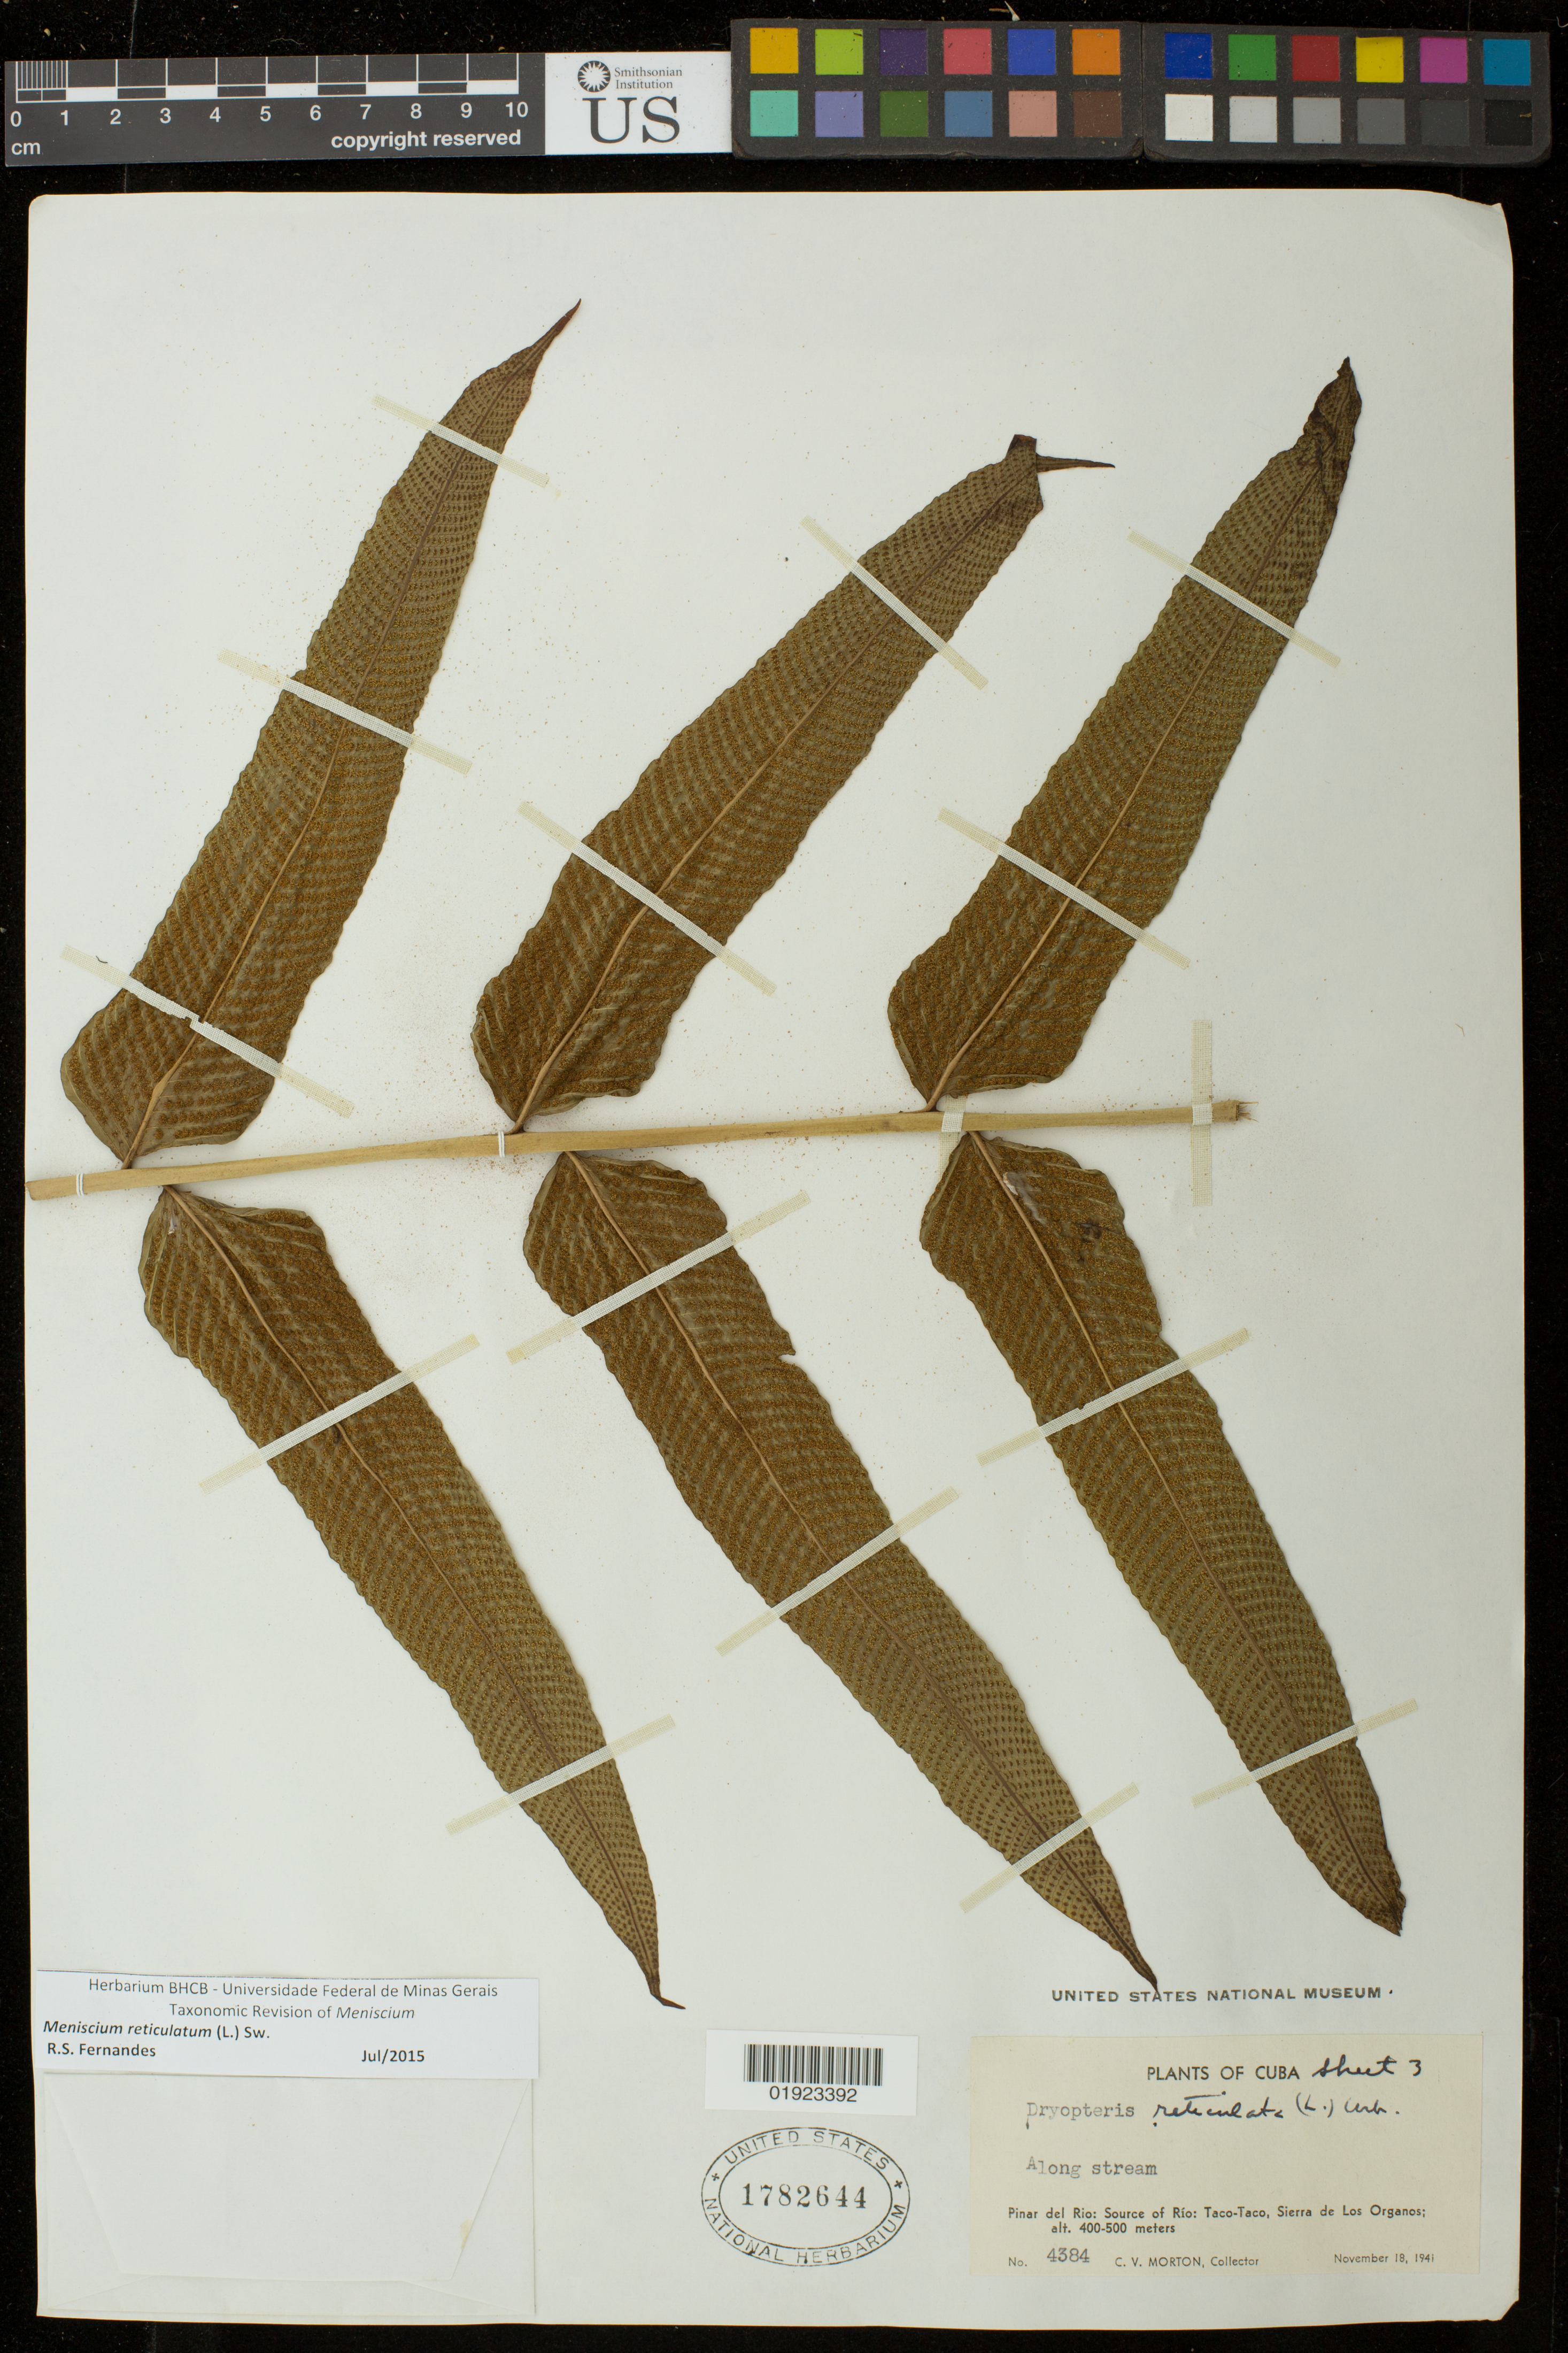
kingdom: Plantae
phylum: Tracheophyta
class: Polypodiopsida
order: Polypodiales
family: Thelypteridaceae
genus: Meniscium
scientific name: Meniscium reticulatum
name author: (L.) Sw.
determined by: Fernandes, R. S.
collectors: C. V. Morton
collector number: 4384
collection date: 1941-11-18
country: Cuba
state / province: Pinar del Río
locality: Source of Rio: Taco-Taco, Sierra de Los Organos.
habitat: Along stream.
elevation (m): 400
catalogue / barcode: US 1782644